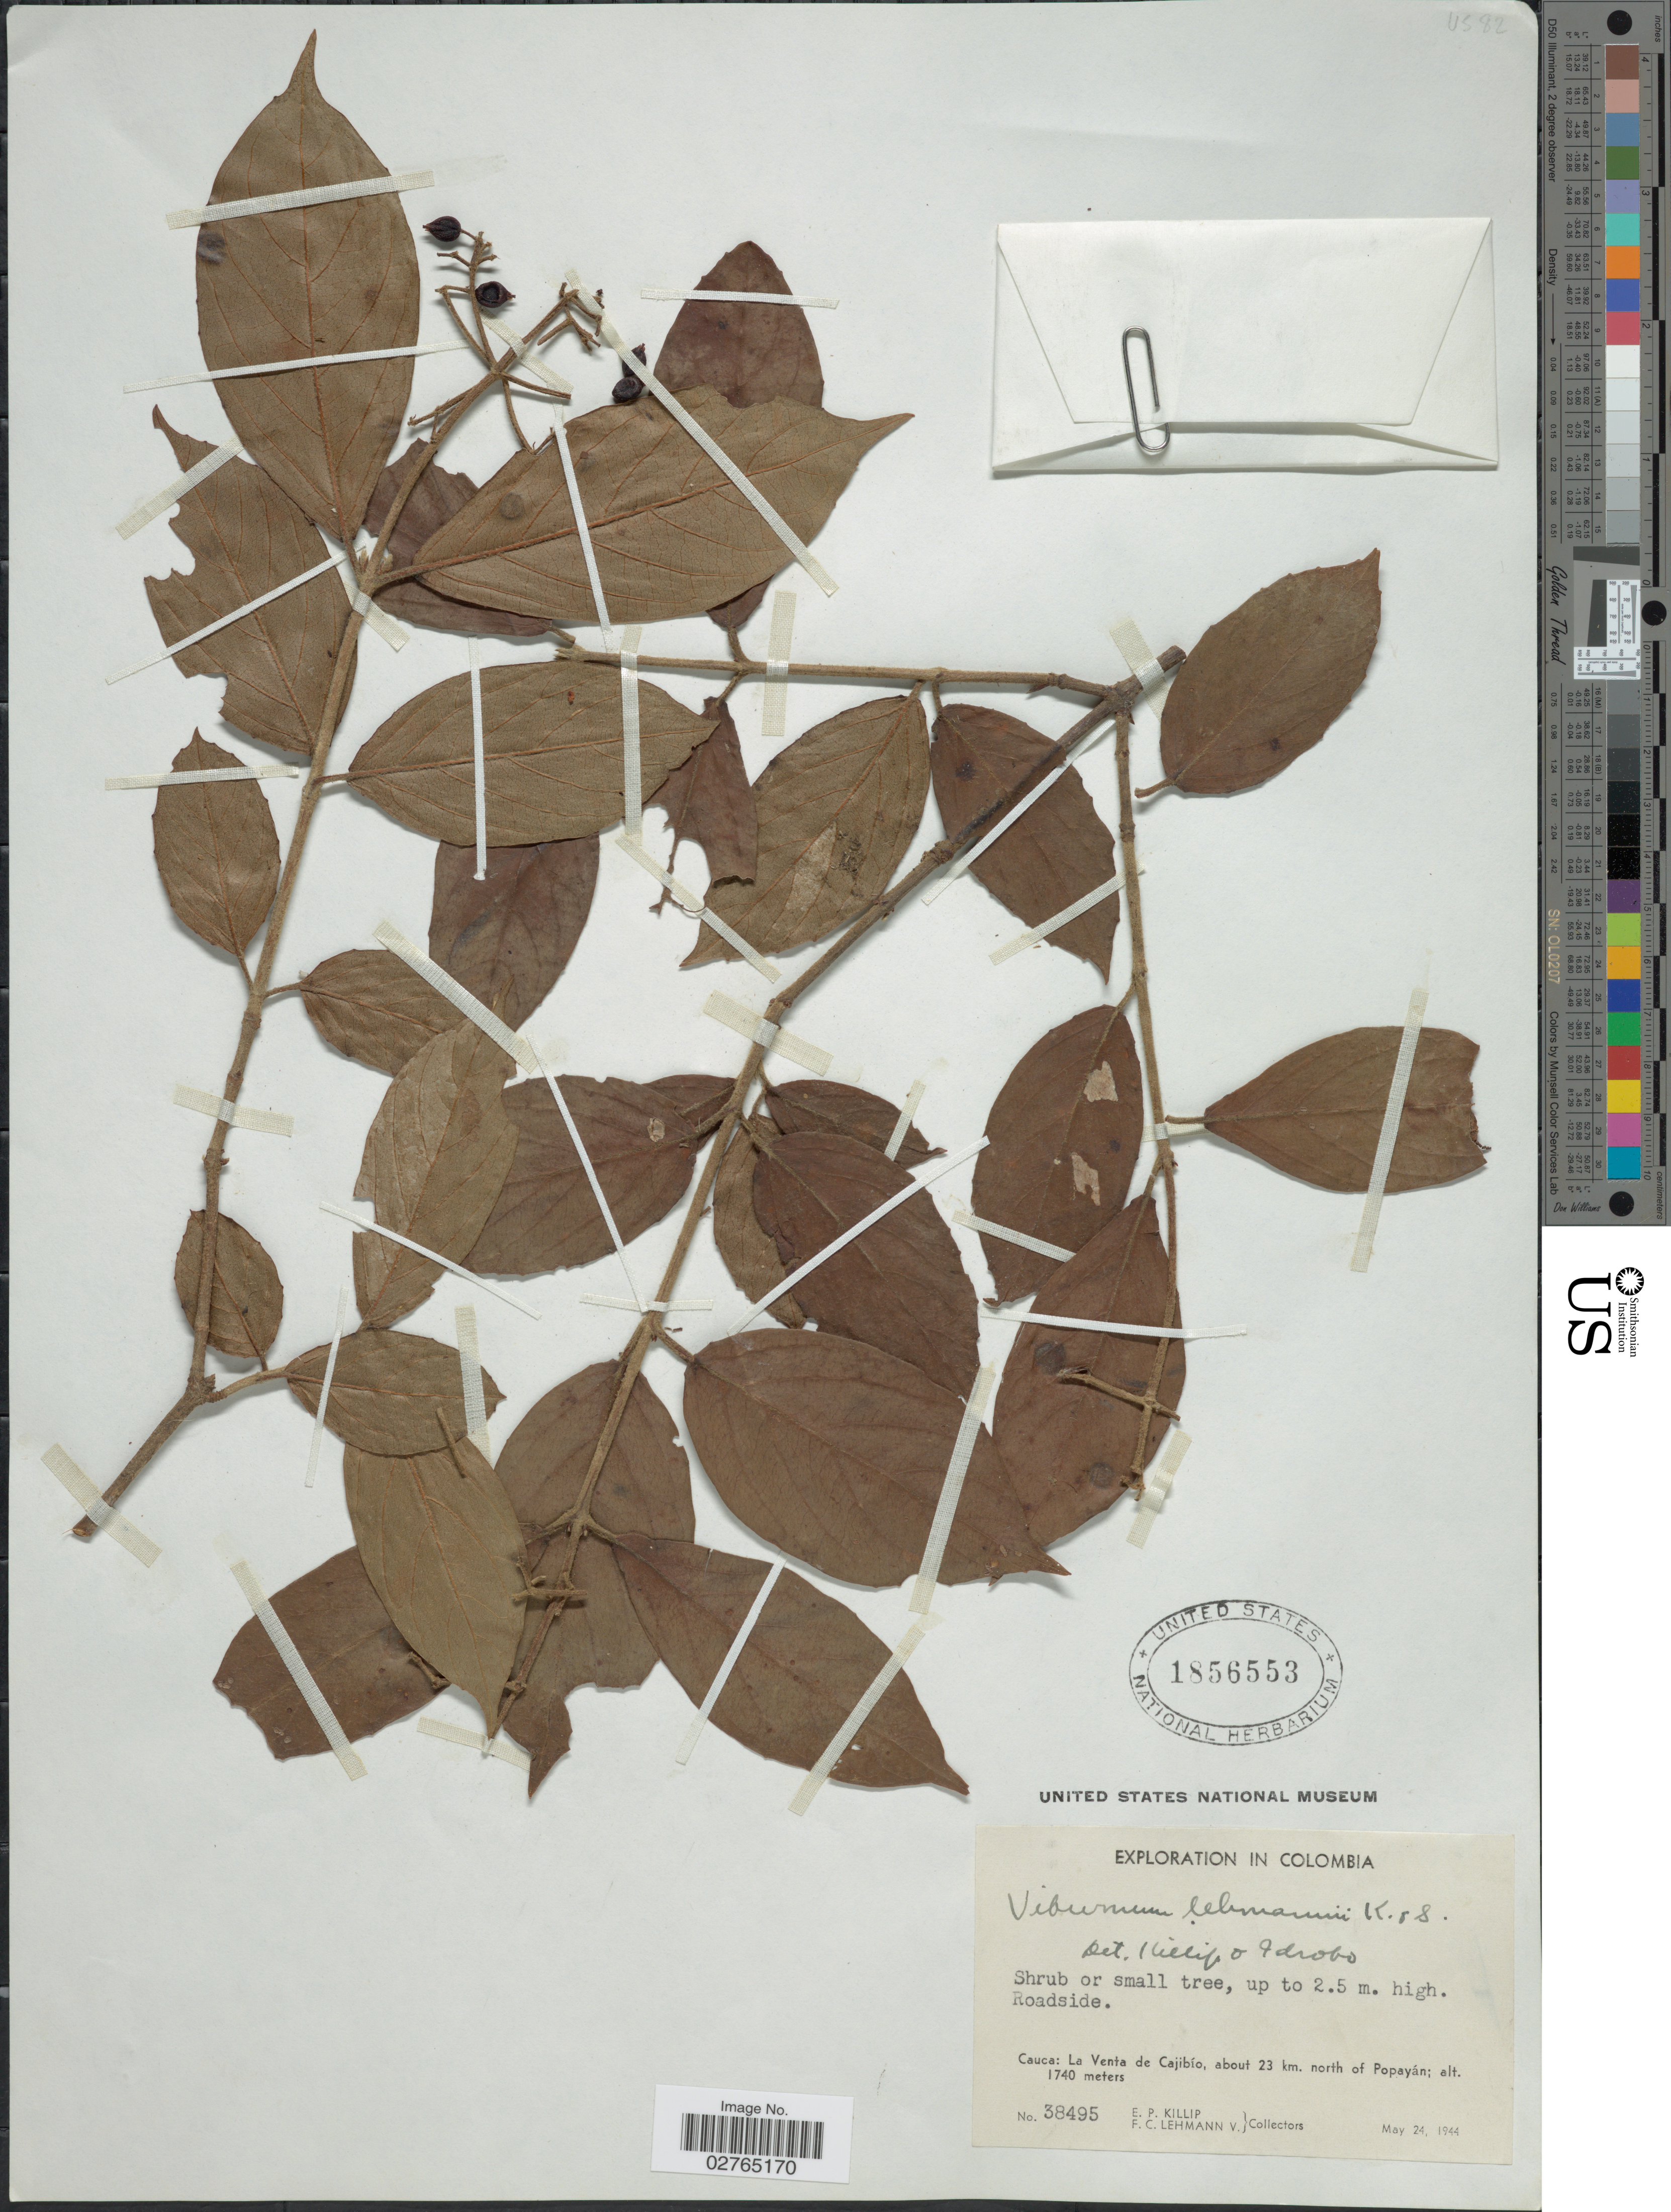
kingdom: Plantae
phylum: Tracheophyta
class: Magnoliopsida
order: Dipsacales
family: Viburnaceae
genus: Viburnum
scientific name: Viburnum lehmannii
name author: Killip & A.C. Sm.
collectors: E. P. Killip & F. Lehmann v.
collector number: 38495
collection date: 1944-05-24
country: Colombia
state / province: Cauca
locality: La Venta de Cajibío, about 23 km. north of Popayán.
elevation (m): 1740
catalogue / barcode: US 1856553